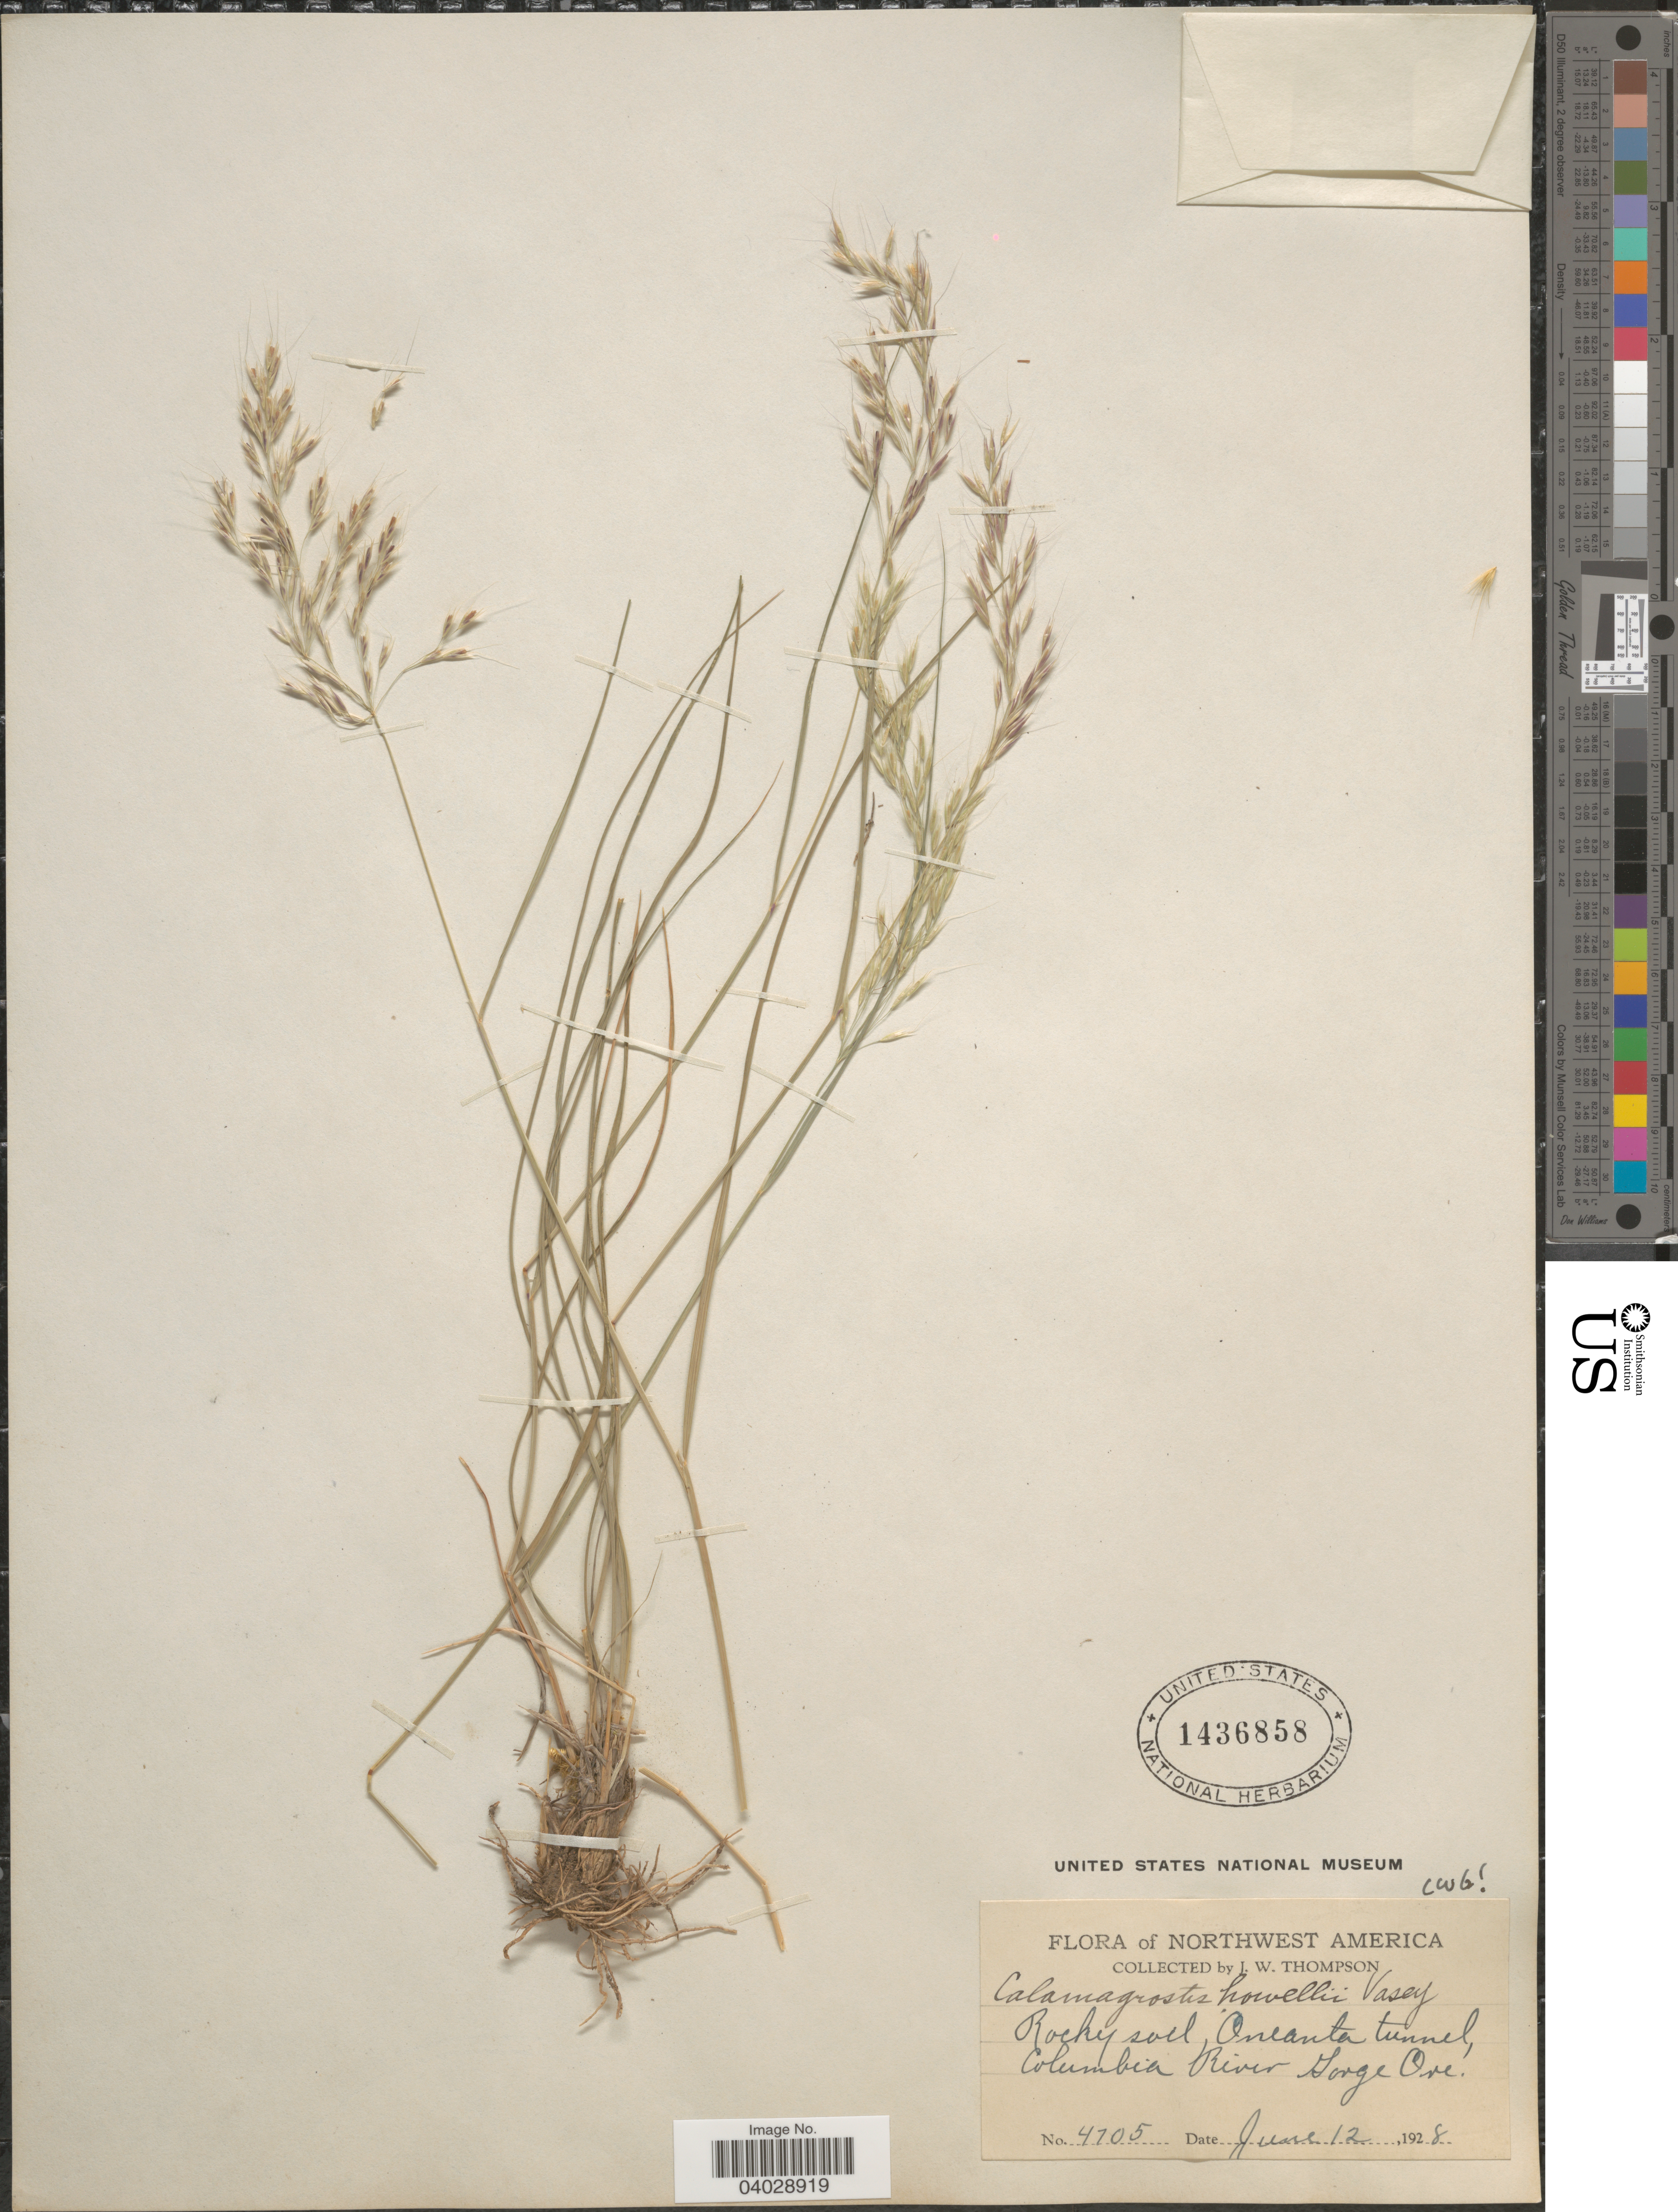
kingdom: Plantae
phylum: Tracheophyta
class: Liliopsida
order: Poales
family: Poaceae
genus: Calamagrostis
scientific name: Calamagrostis howellii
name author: Vasey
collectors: J. Thompson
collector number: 4705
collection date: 1928-06-12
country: United States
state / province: Oregon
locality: Northwest America. Oneanta tunnel, Columbia River Gorge.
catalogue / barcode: US 1436858